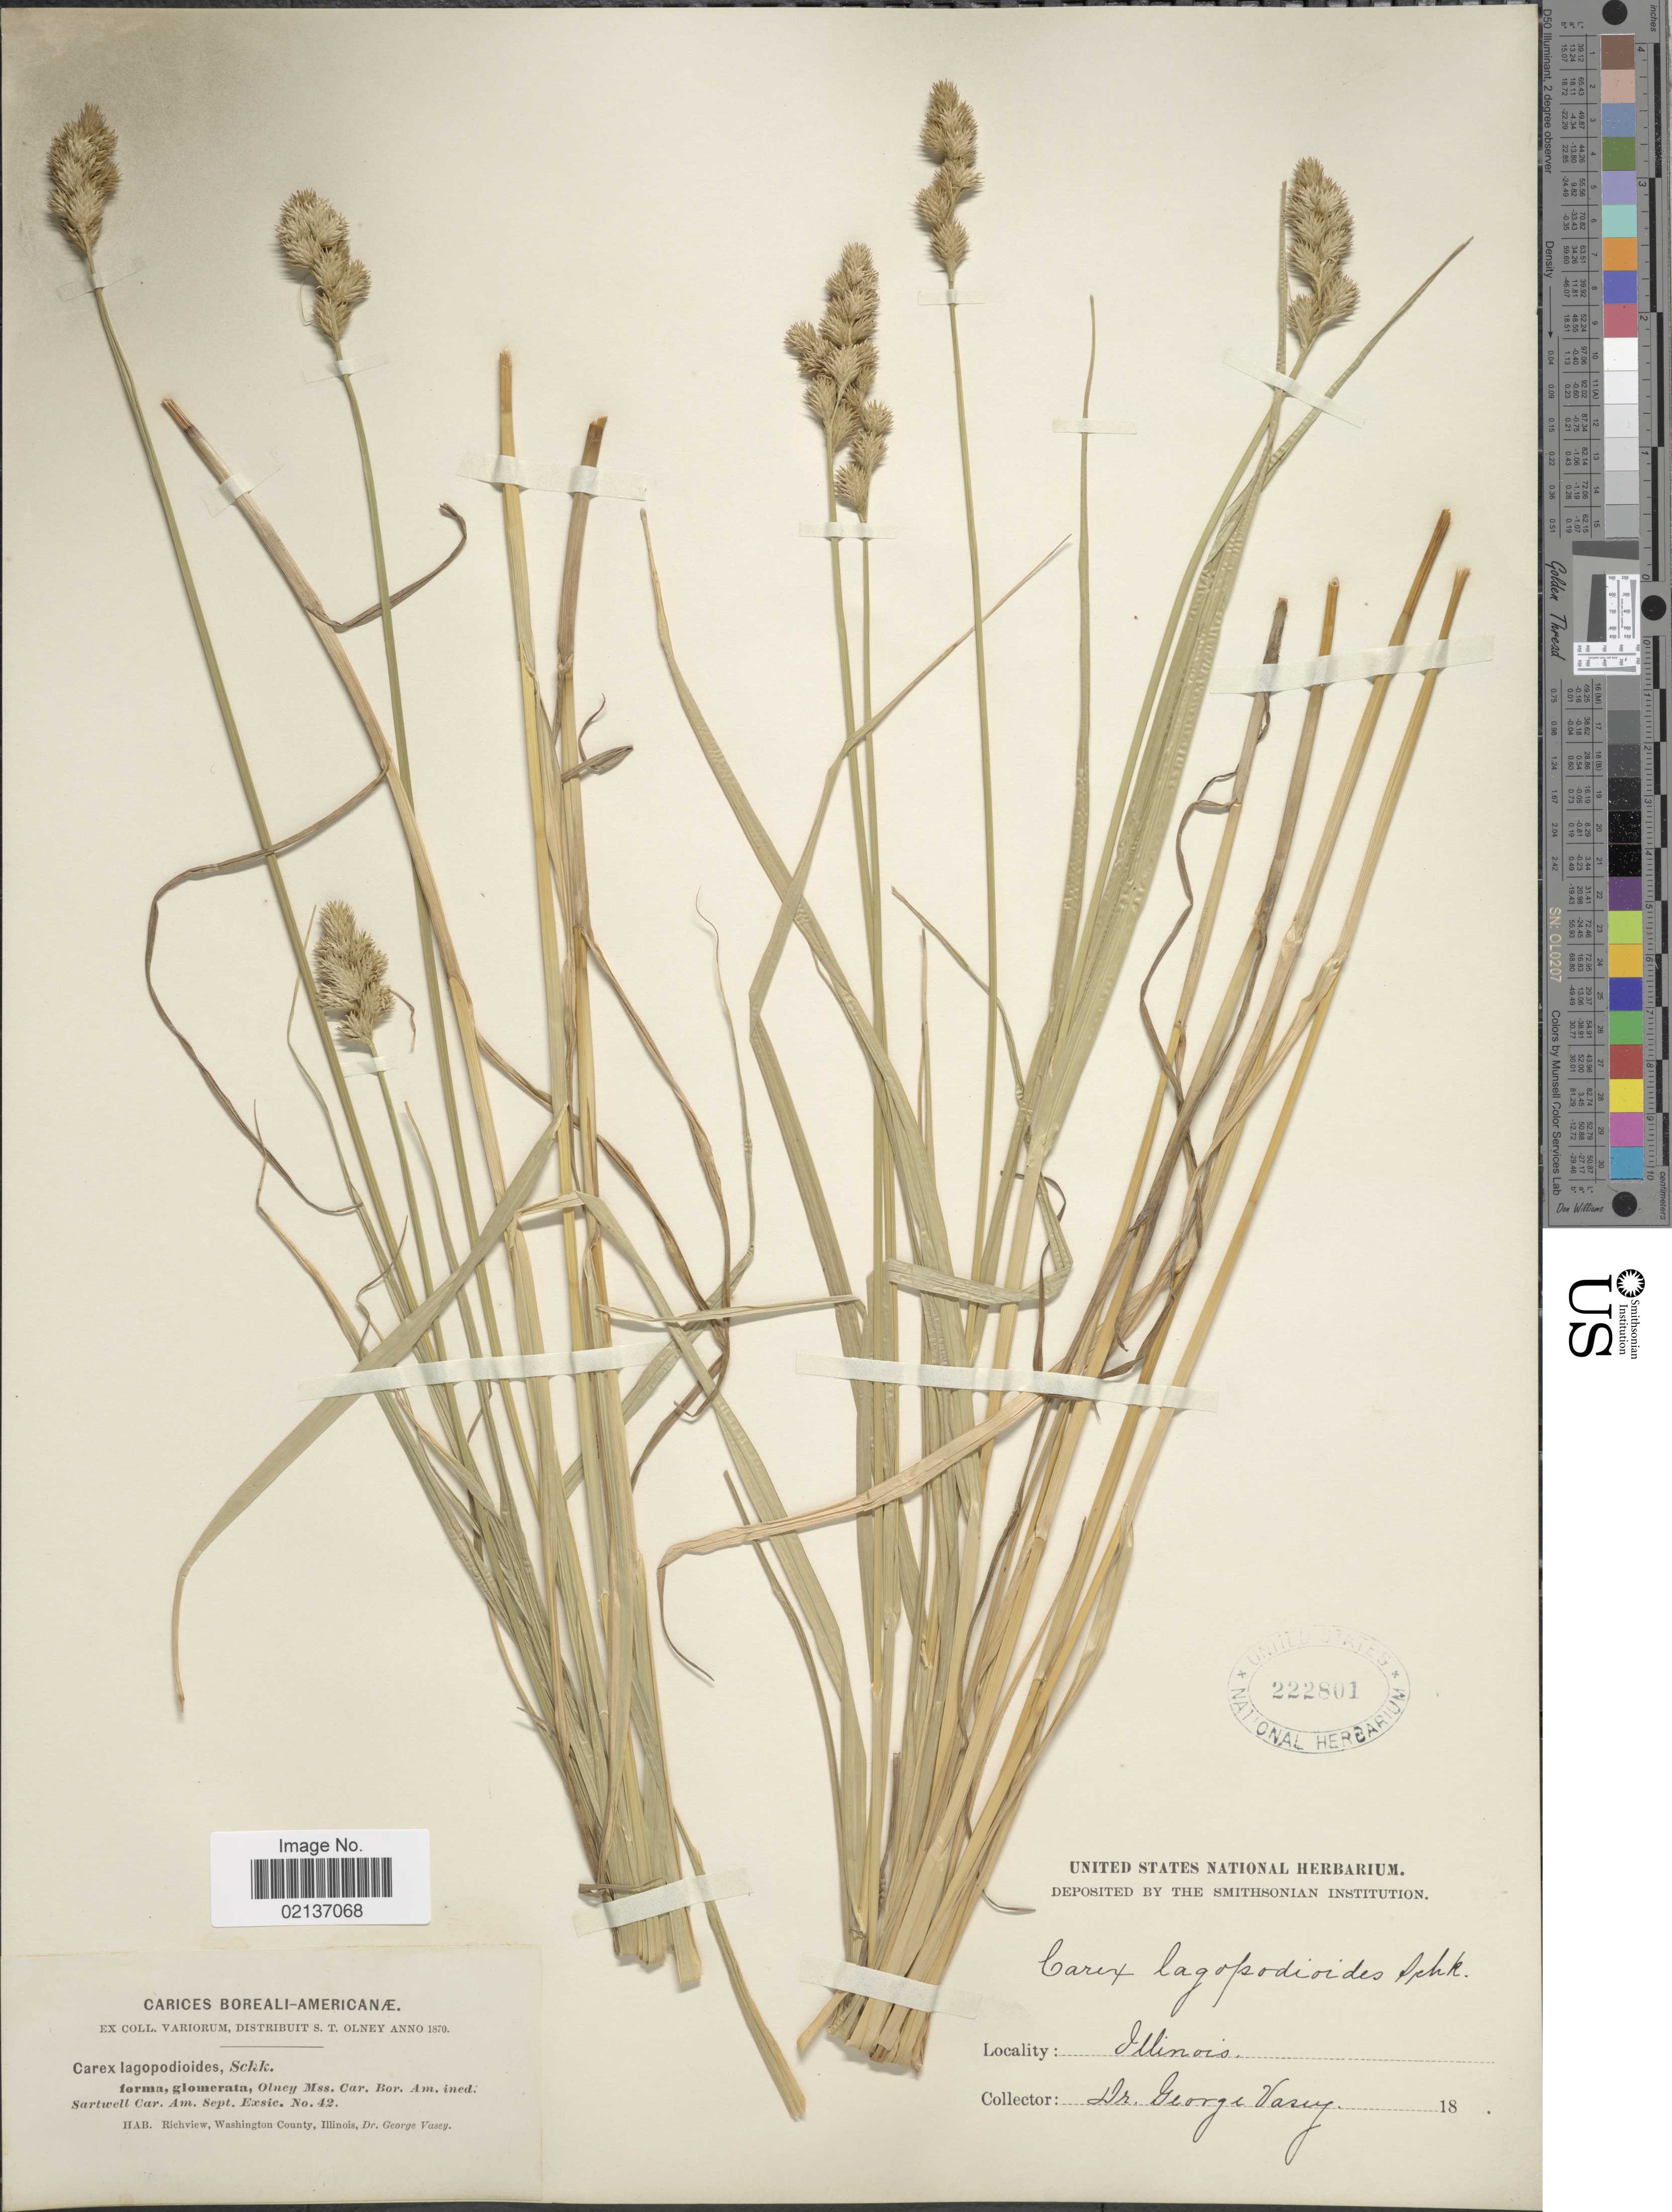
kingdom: Plantae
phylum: Tracheophyta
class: Liliopsida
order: Poales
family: Cyperaceae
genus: Carex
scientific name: Carex tribuloides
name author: Wahlenb.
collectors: G. Vasey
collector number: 42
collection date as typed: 18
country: United States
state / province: Illinois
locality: Richview, Washington County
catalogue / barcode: US 222801